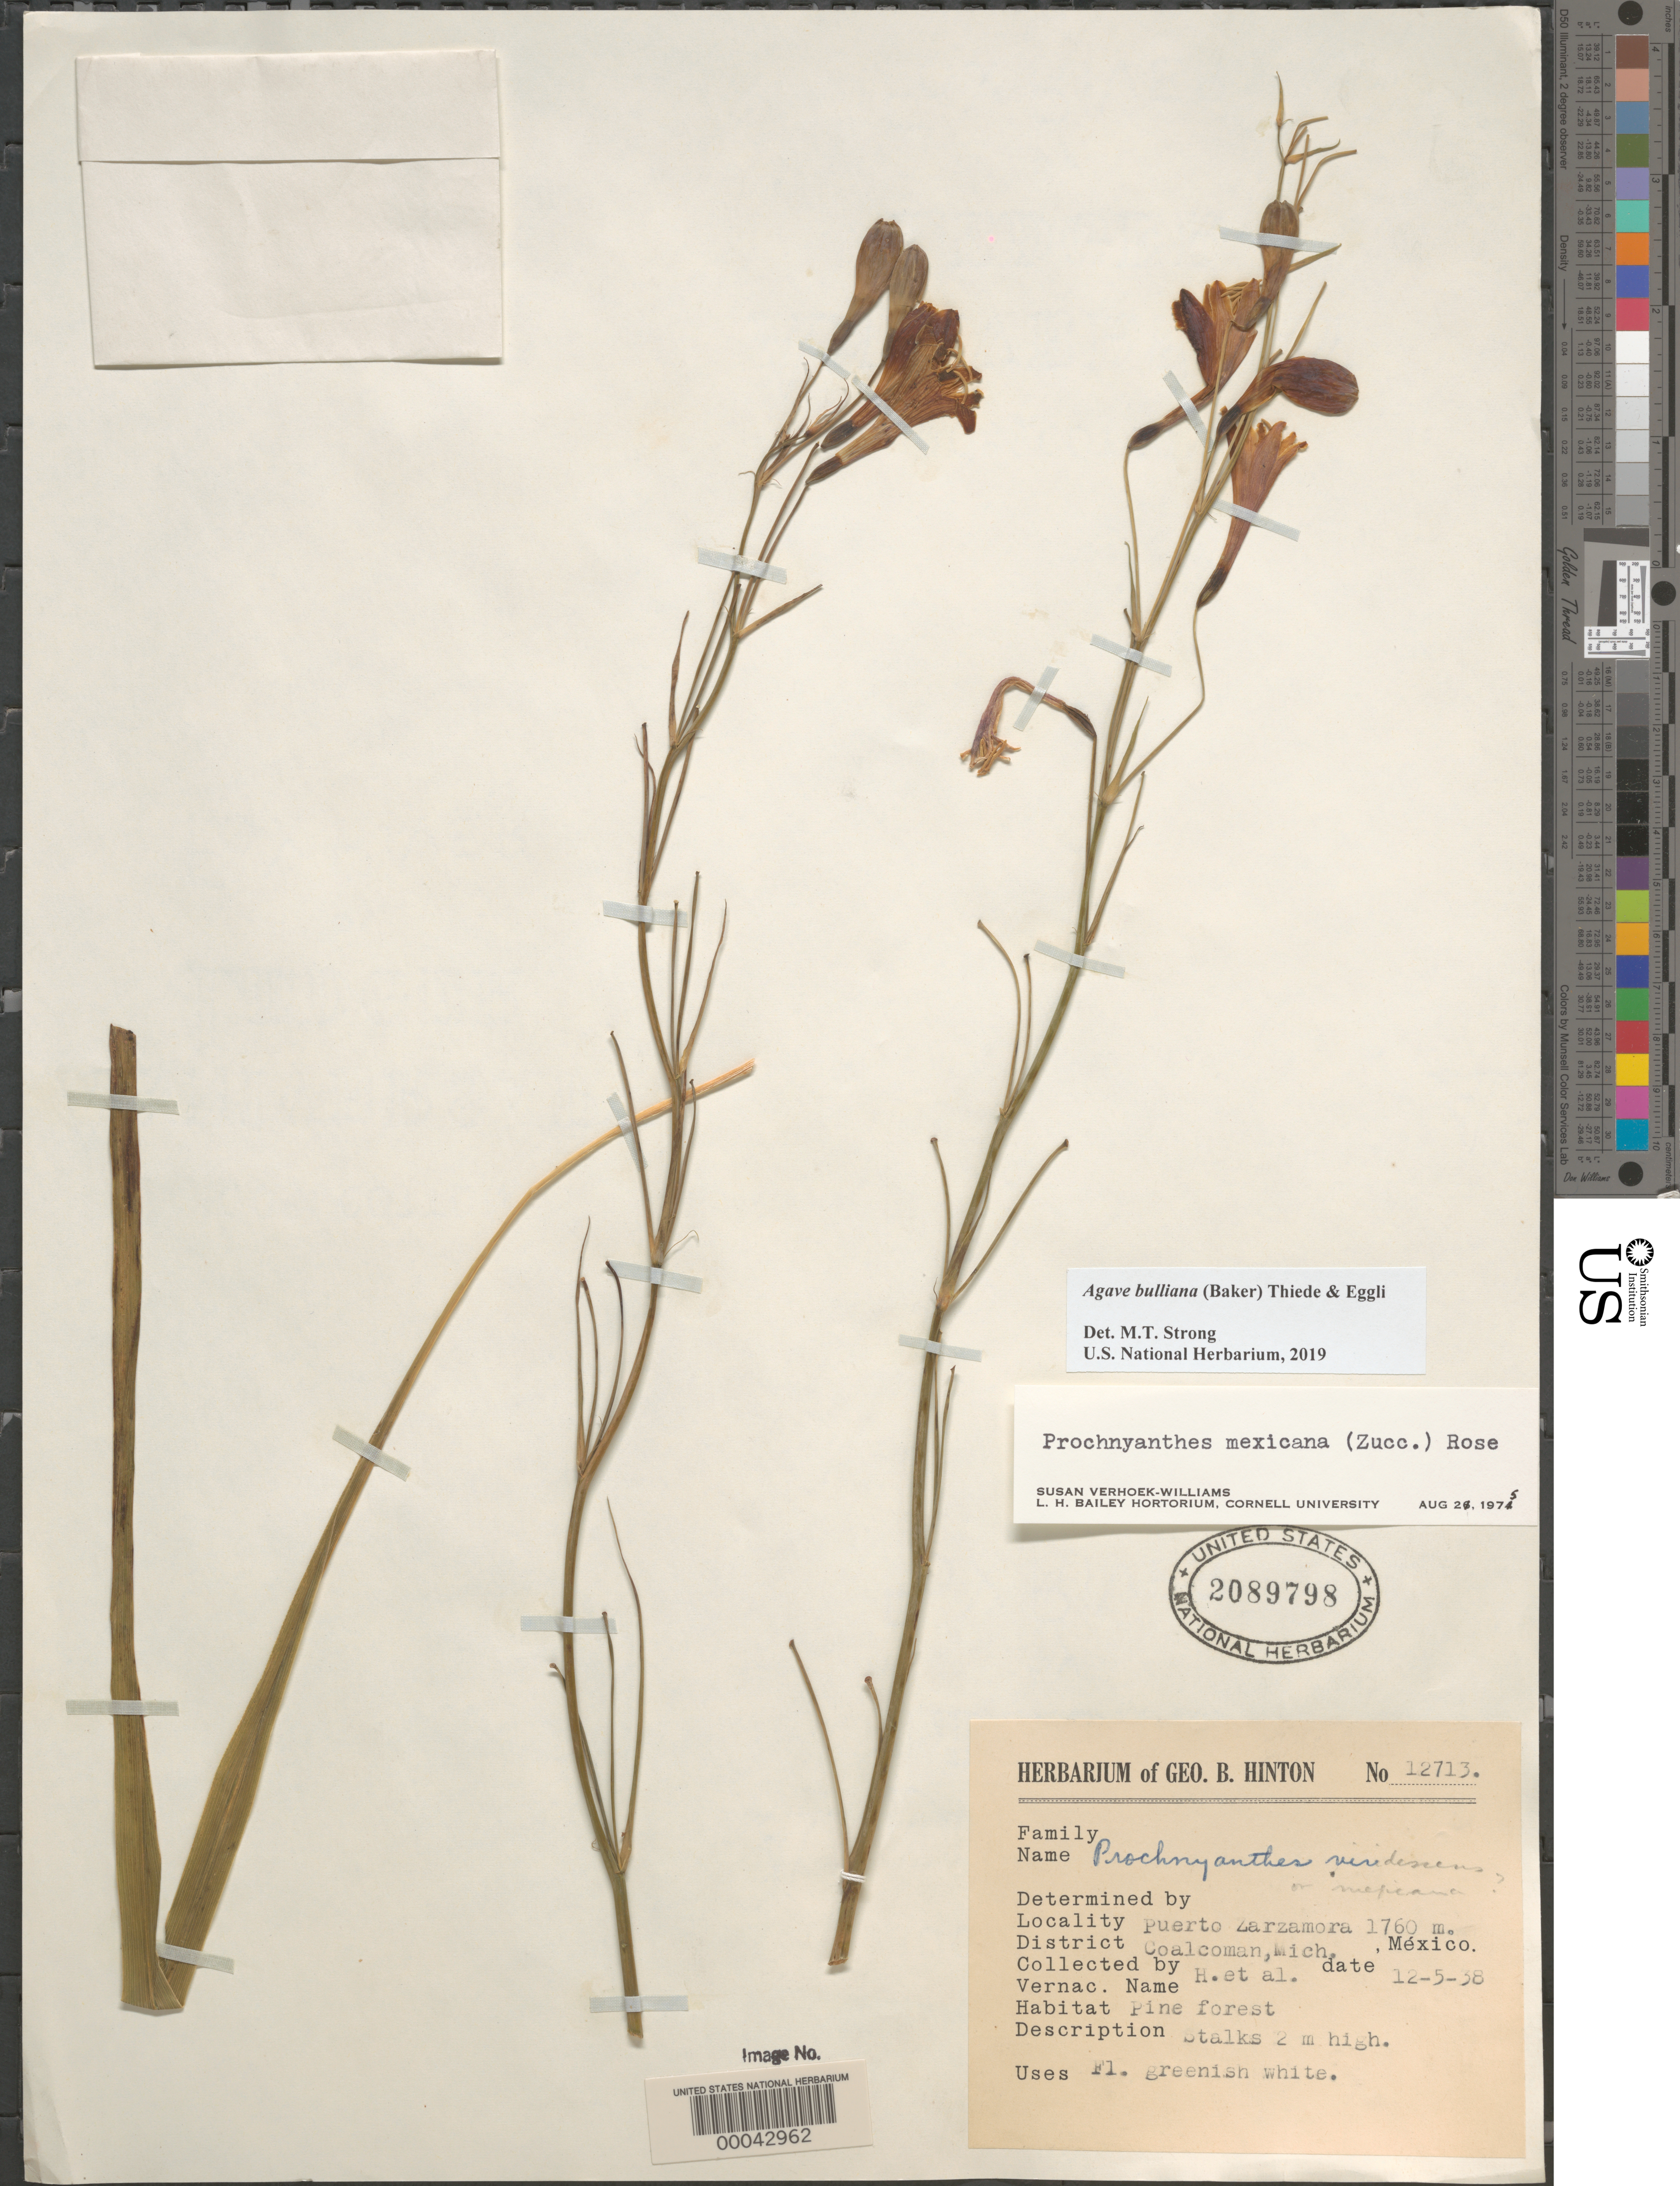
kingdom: Plantae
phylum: Tracheophyta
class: Liliopsida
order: Asparagales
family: Asparagaceae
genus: Agave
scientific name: Agave bulliana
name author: (Baker) Thiede & Eggli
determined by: Strong, Mark T., (BOT), Smithsonian Institution - National Museum of Natural History (UNITED STATES)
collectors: G. B. Hinton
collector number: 12713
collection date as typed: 12 May 1938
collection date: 1938-05-12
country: Mexico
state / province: Michoacán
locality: Puerto Zarzamora, Coalcomán.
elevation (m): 1700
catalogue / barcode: US 2089798